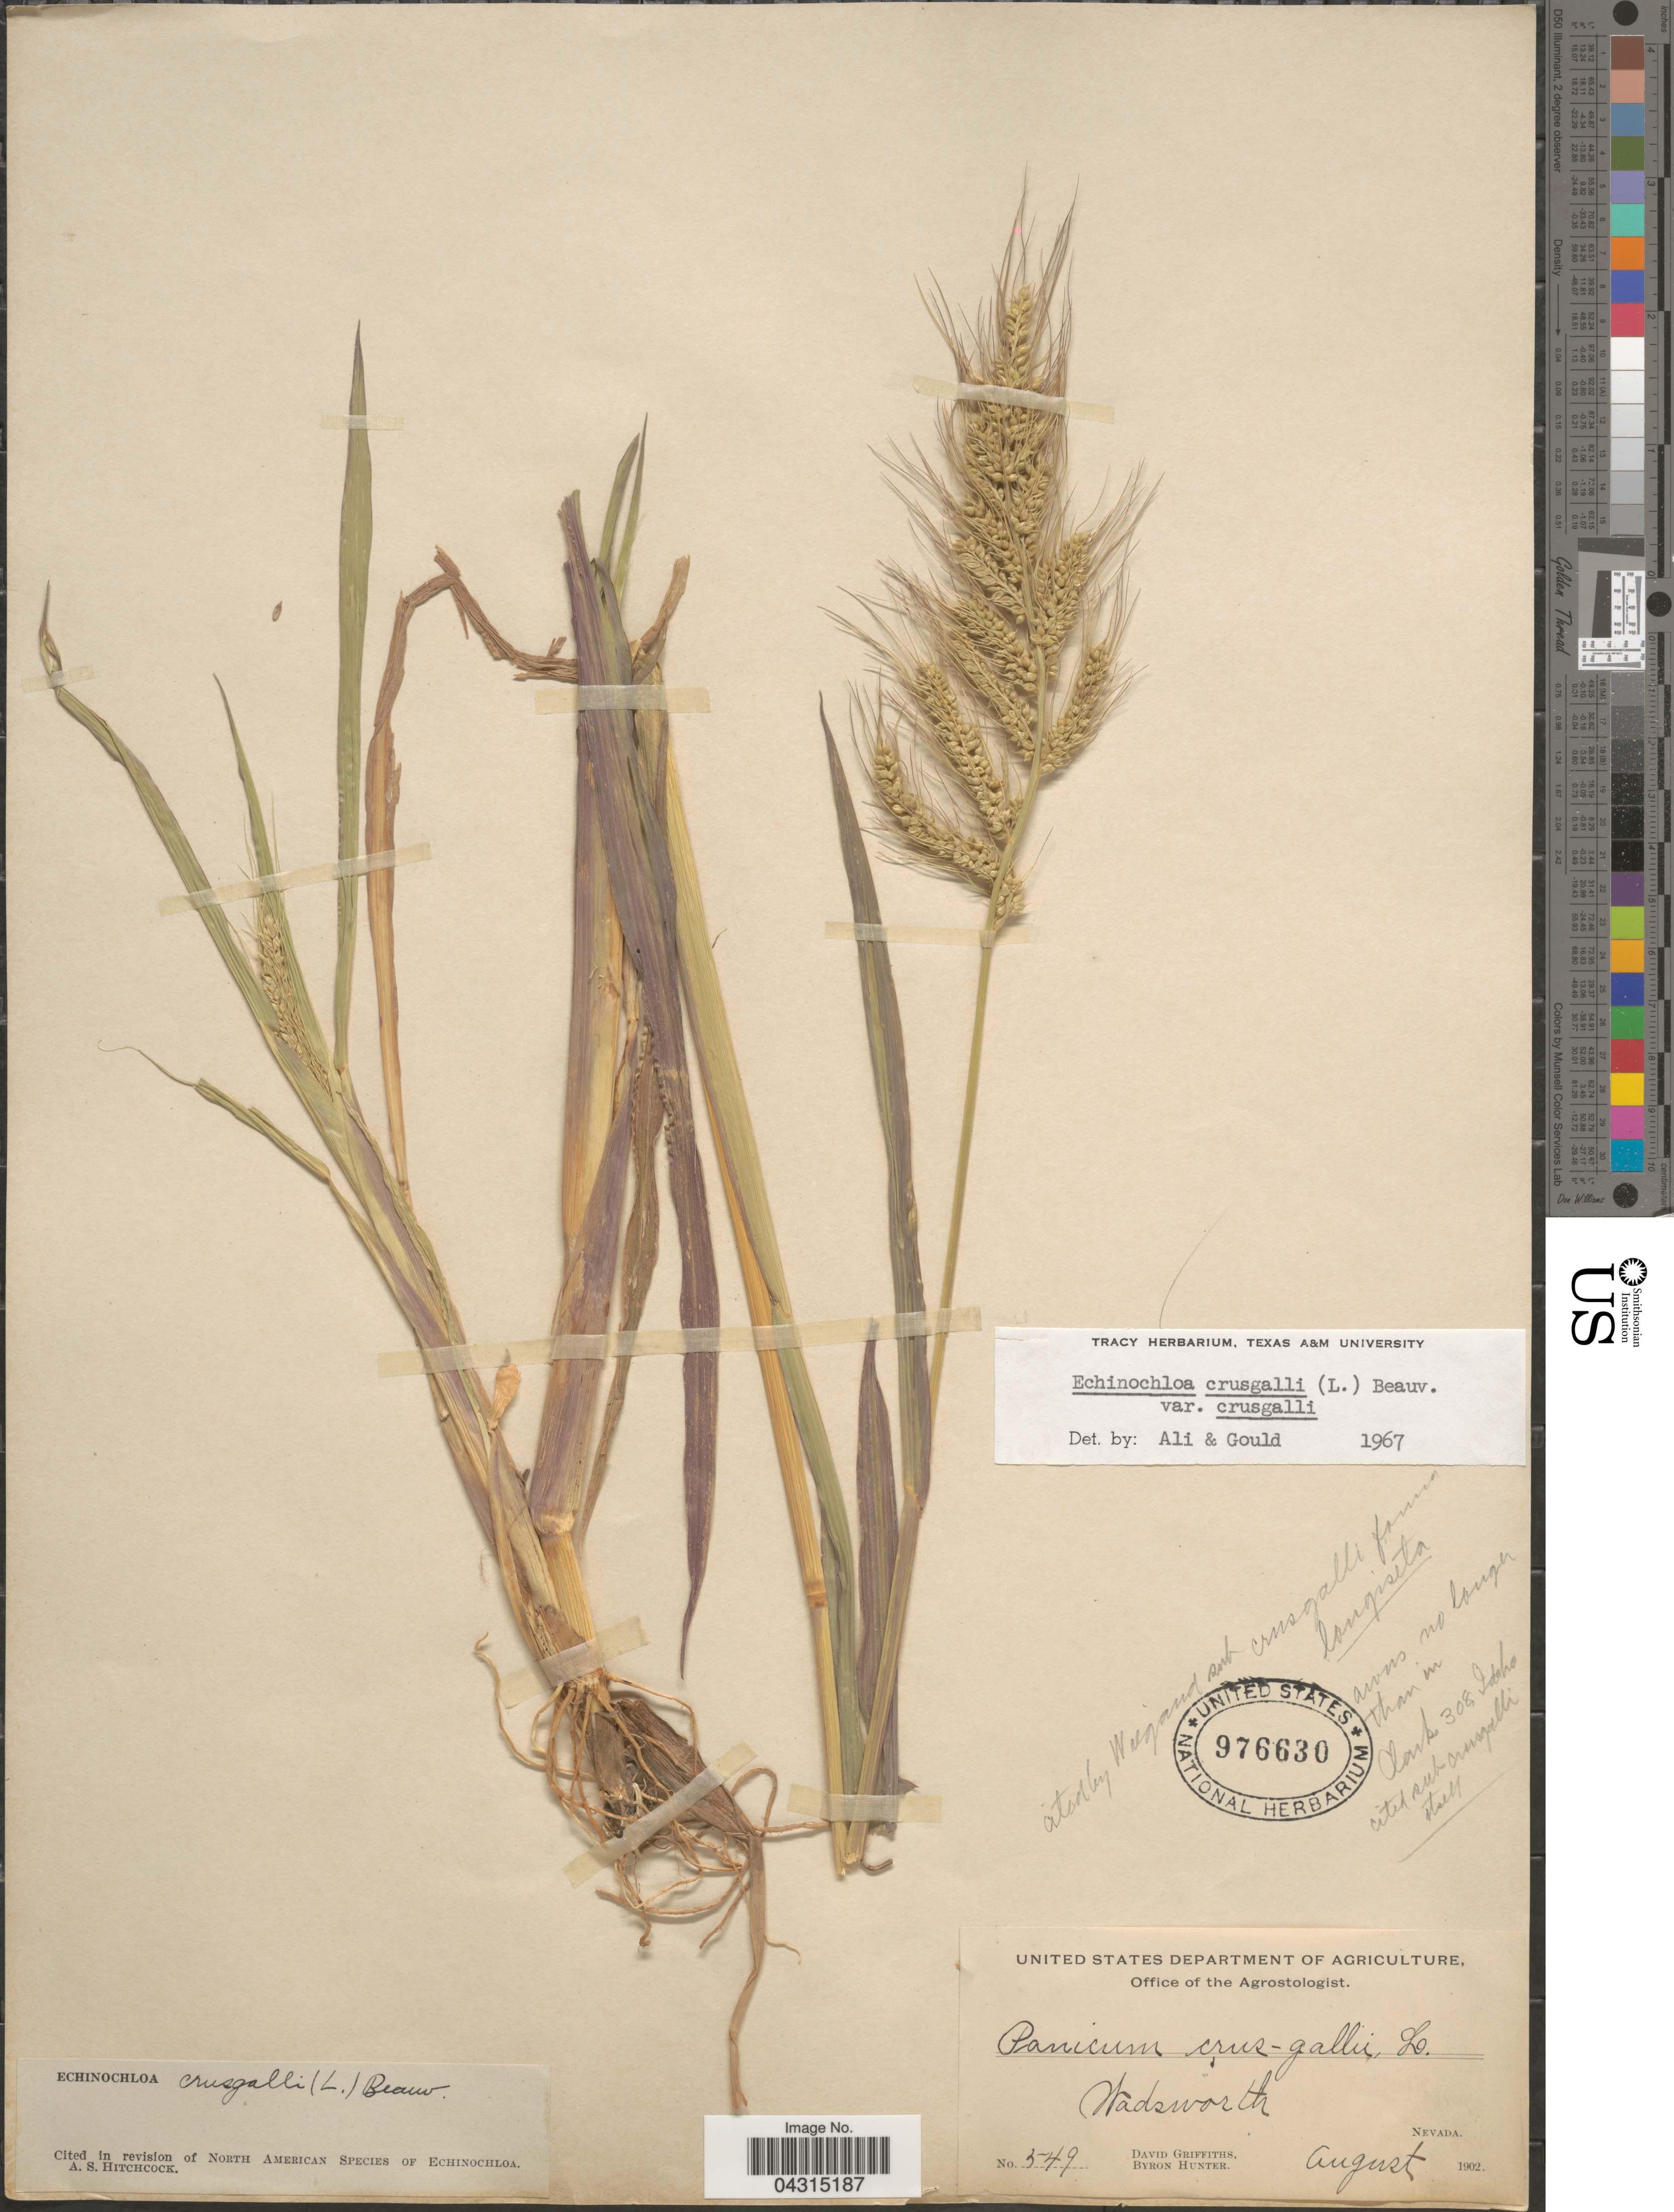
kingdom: Plantae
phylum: Tracheophyta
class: Liliopsida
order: Poales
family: Poaceae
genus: Echinochloa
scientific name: Echinochloa crus-galli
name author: (L.) P. Beauv.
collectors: D. Griffiths & B. Hunter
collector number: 549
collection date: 1902-08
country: United States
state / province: Nevada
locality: Wadsworth.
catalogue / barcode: US 976630